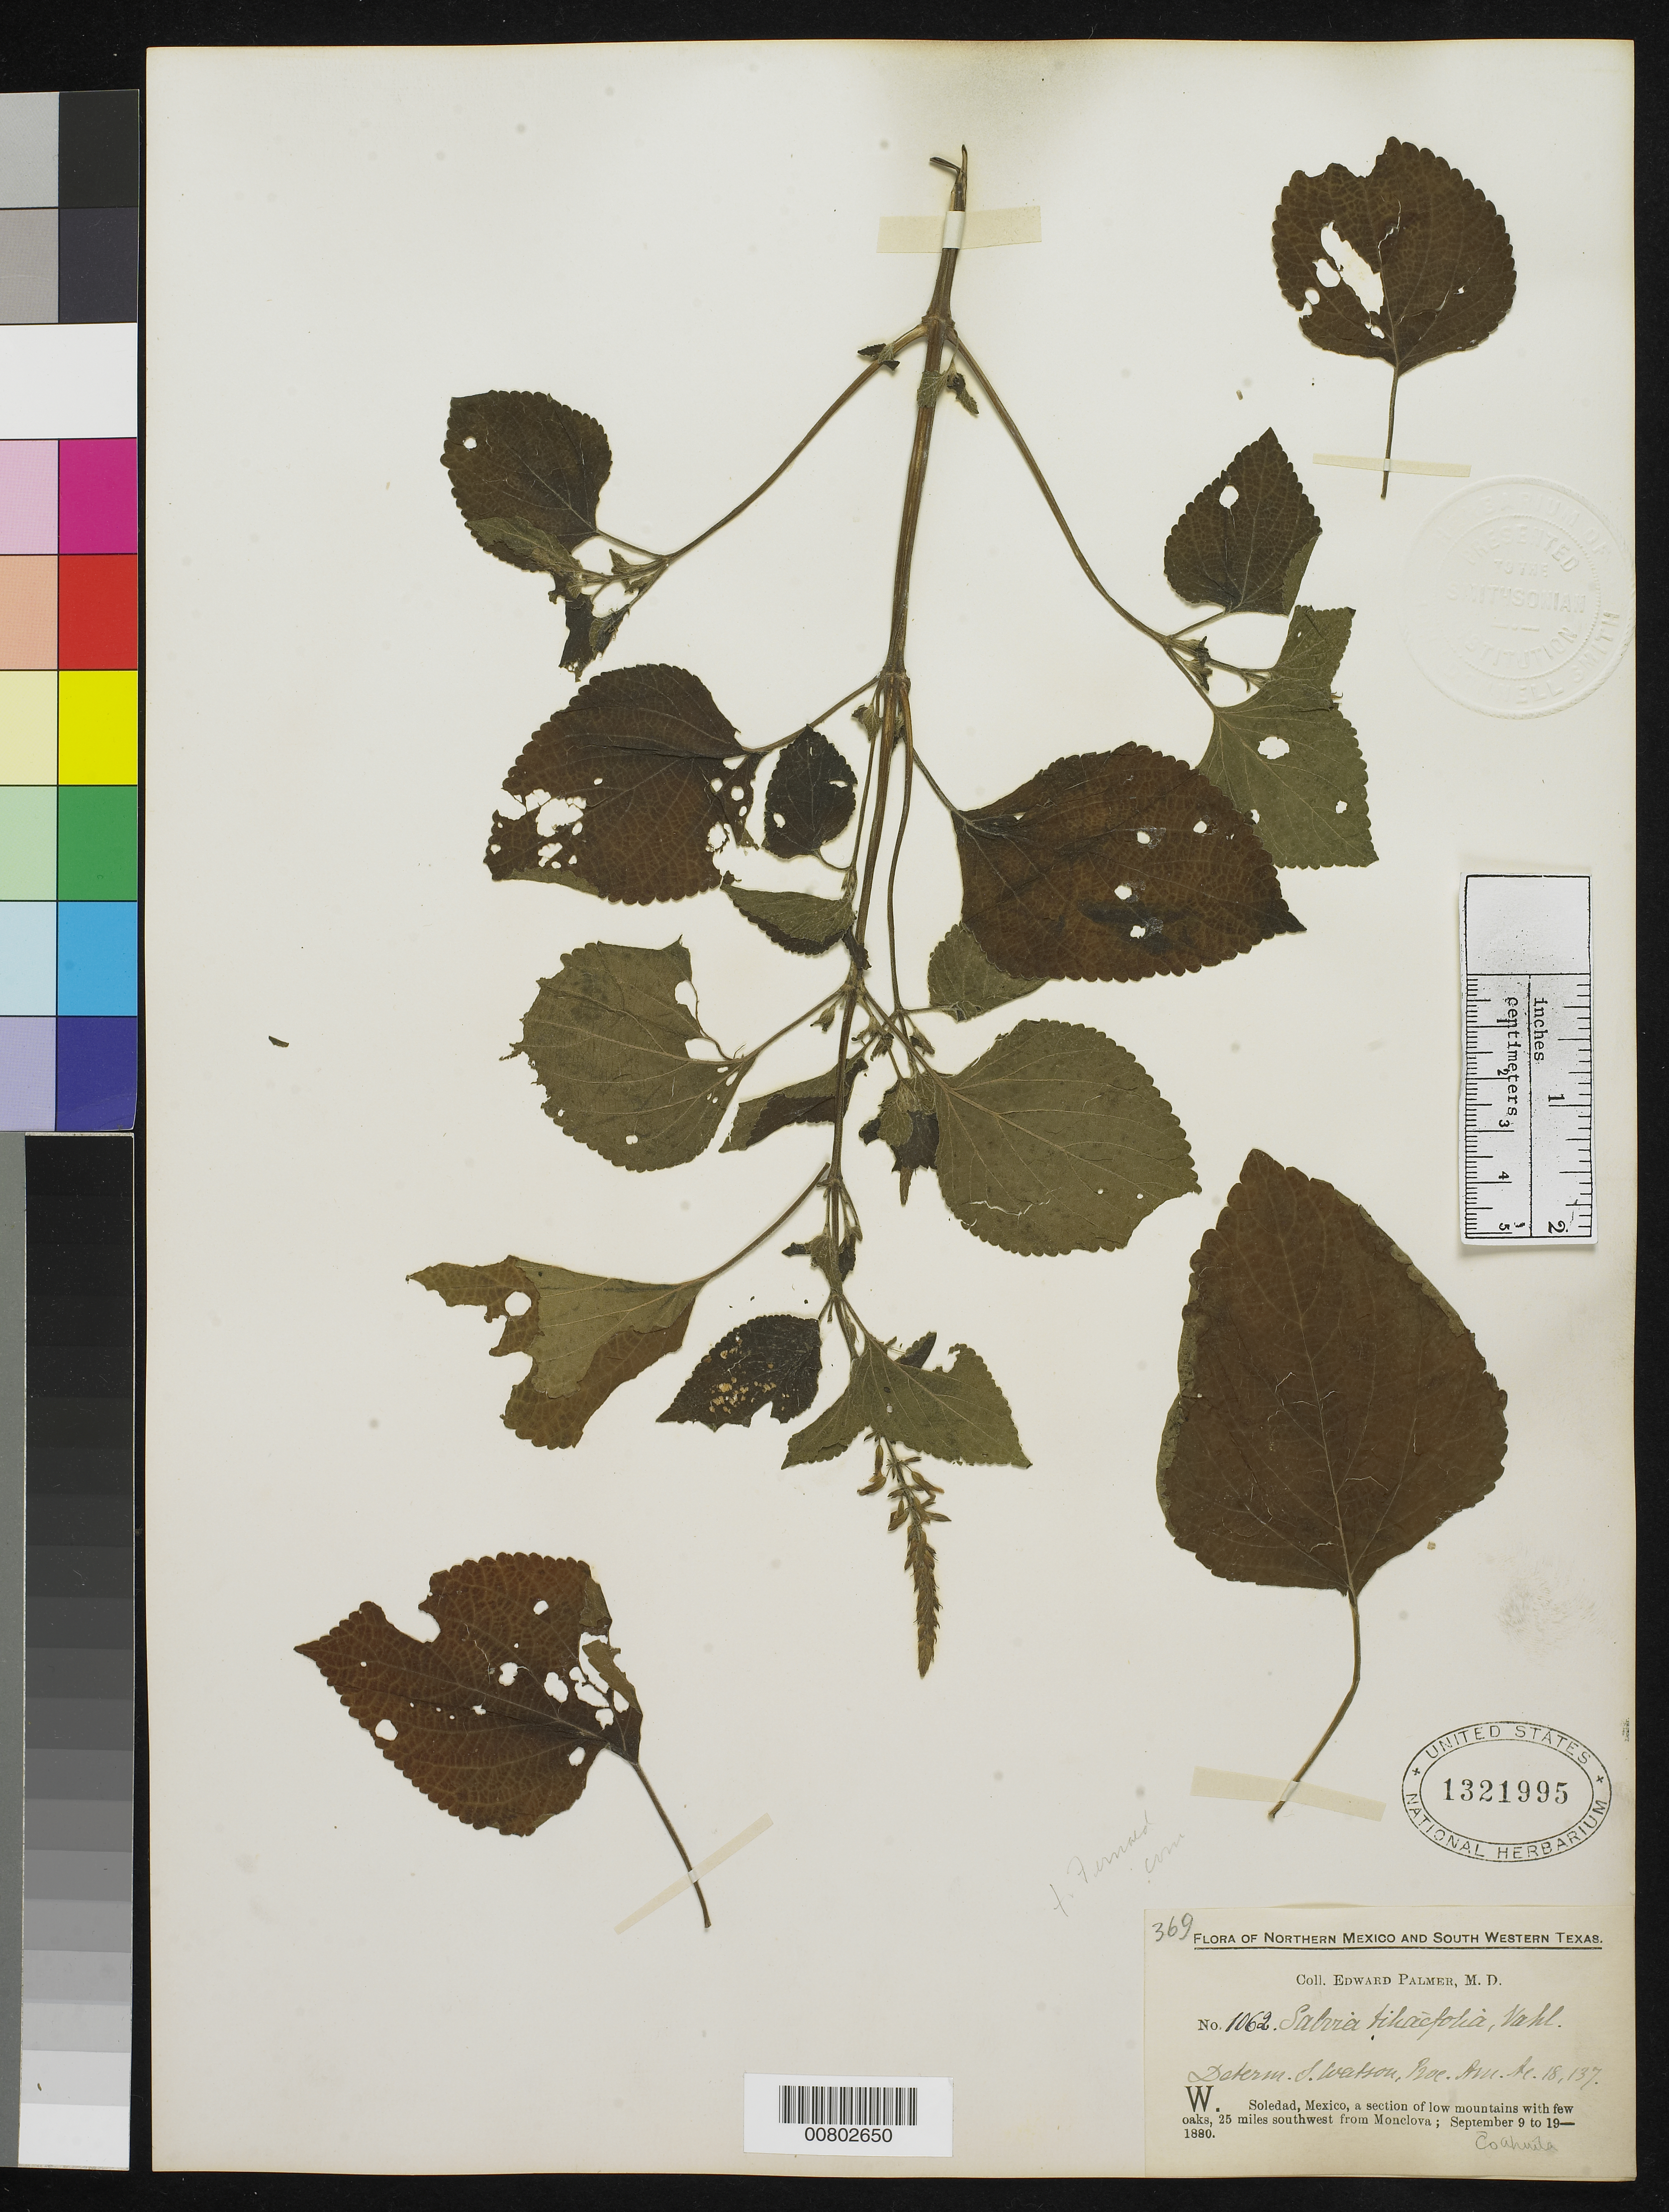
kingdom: Plantae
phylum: Tracheophyta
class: Magnoliopsida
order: Lamiales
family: Lamiaceae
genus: Salvia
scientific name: Salvia tiliaefolia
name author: Vahl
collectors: E. Palmer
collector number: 1062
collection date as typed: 09 Sep 1880 to 19 Sep 1880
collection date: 1880-09-09/1880-09-19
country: Mexico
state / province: Coahuila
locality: W. Soledad, Mexico, 25 miles southwest from Monclova, Coahuila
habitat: Asection of low mountains with few oaks.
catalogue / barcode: US 1321995